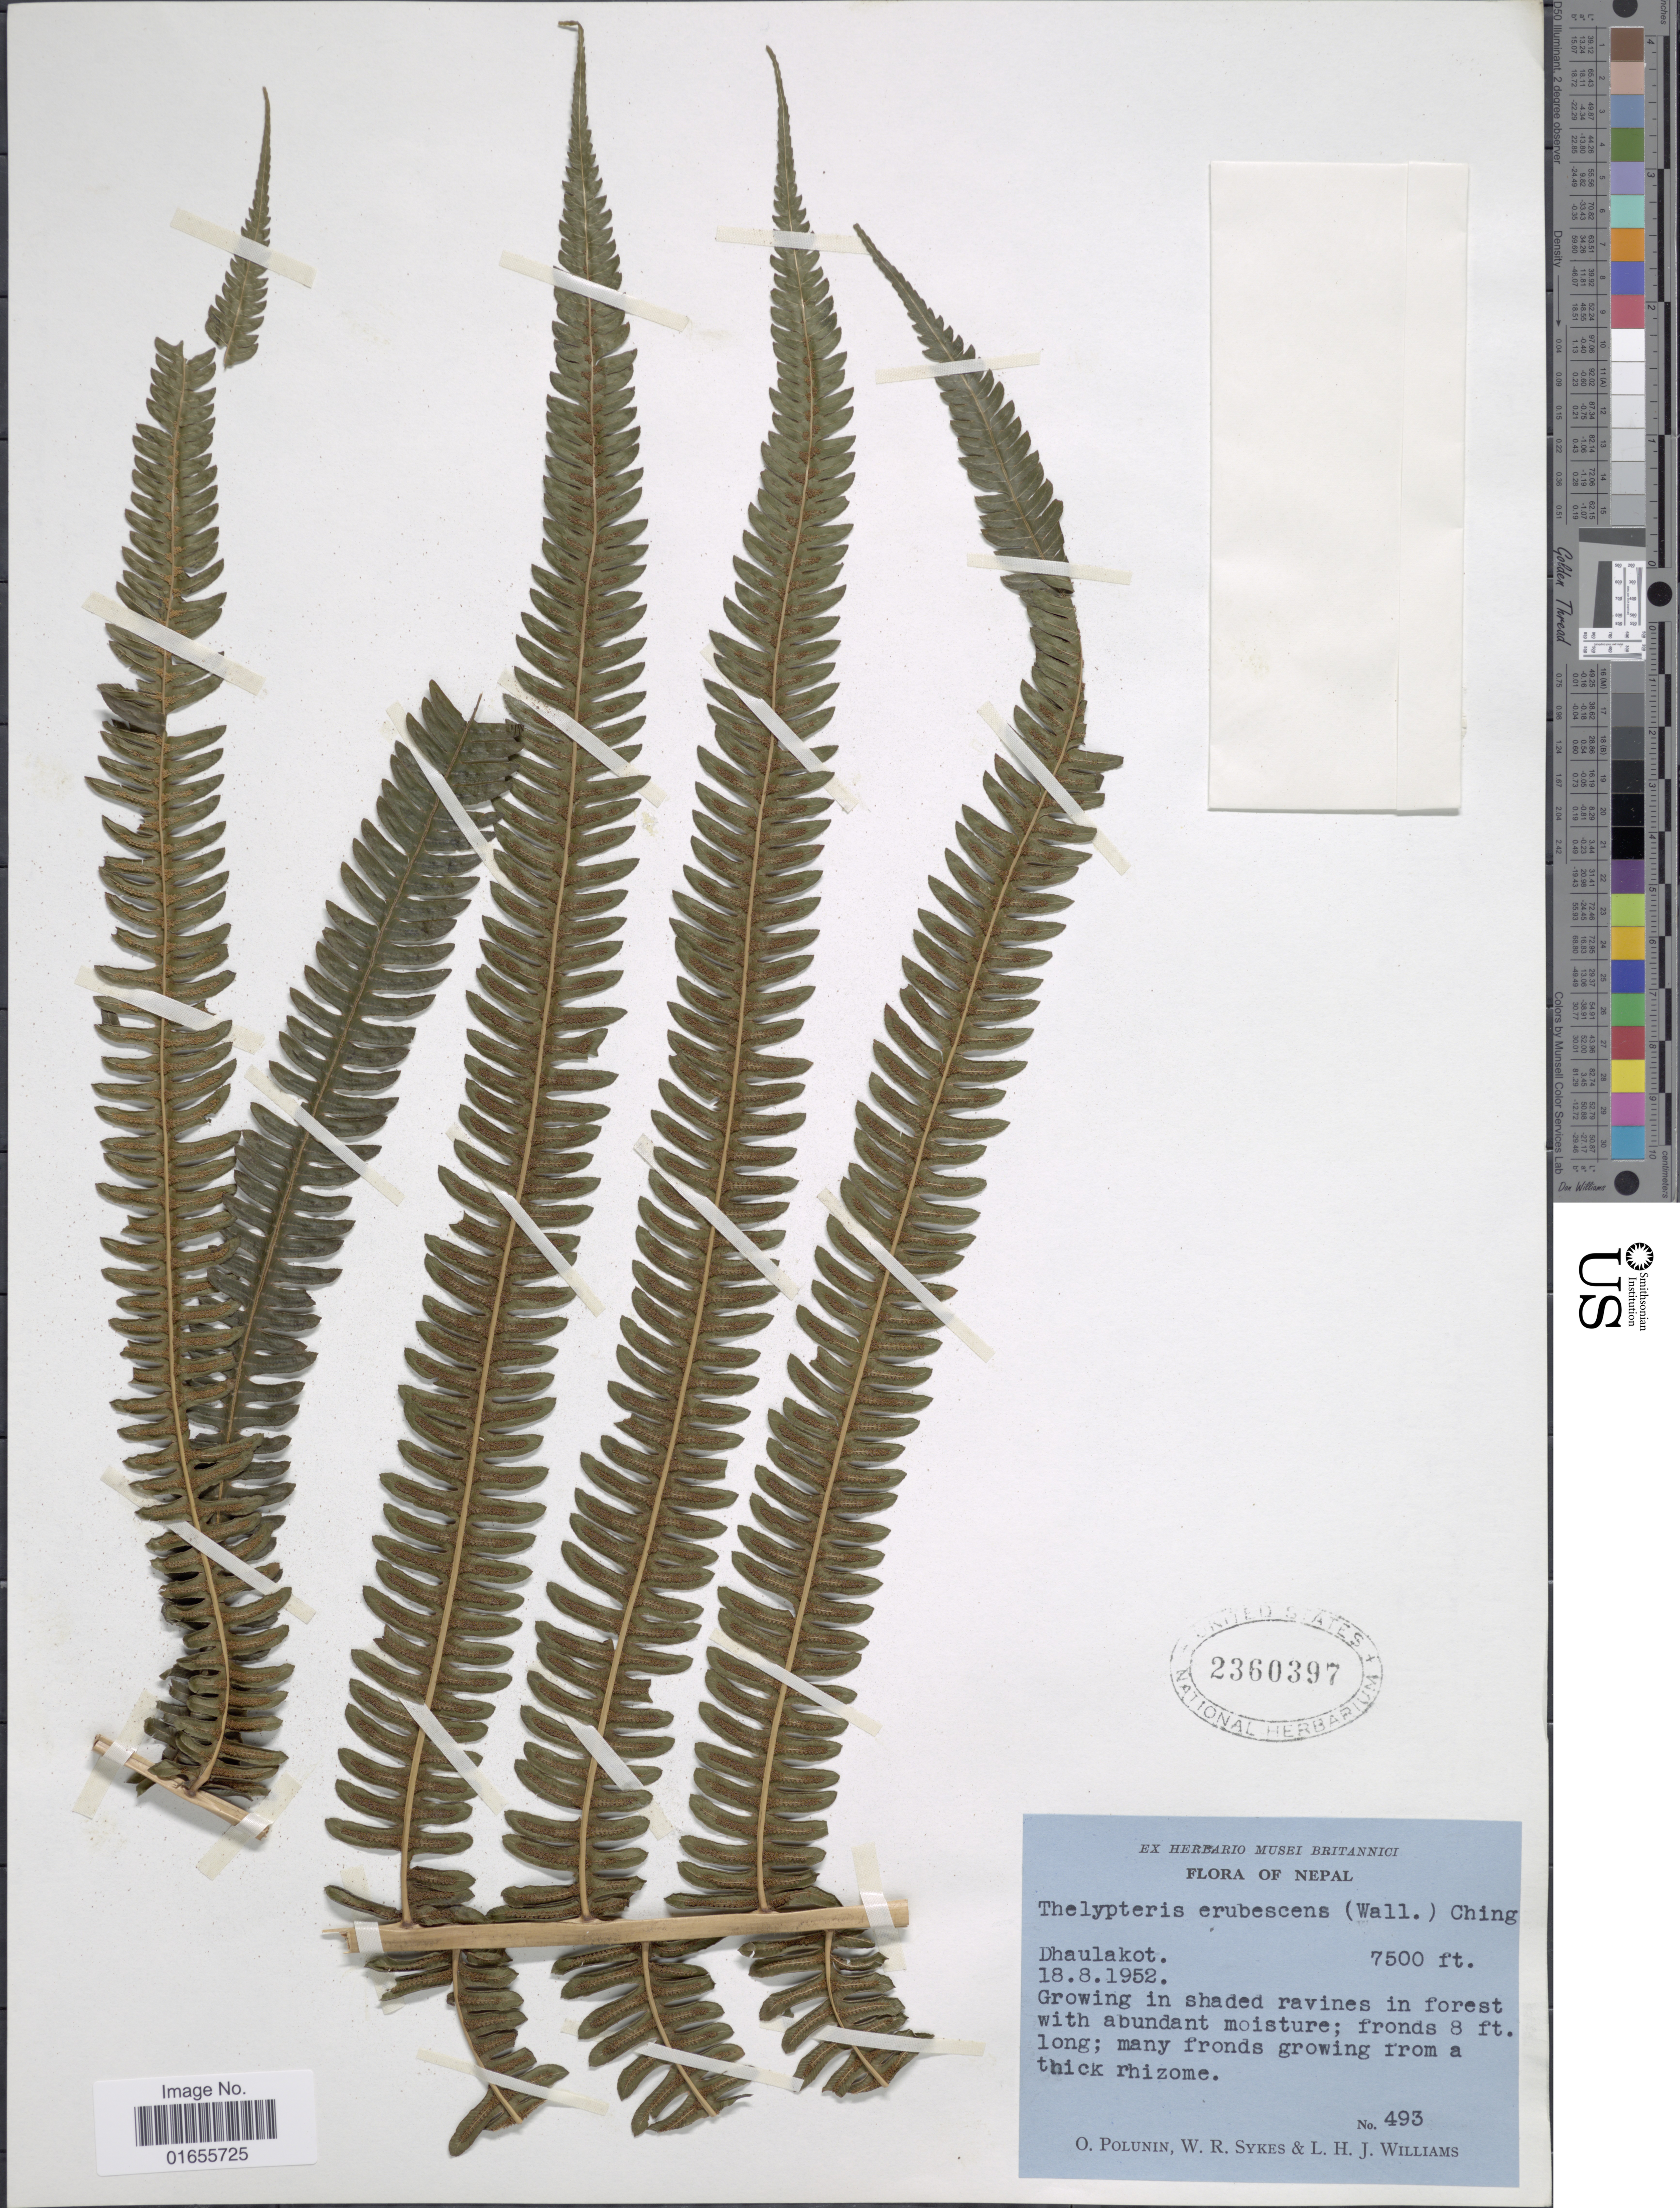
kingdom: Plantae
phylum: Tracheophyta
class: Polypodiopsida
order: Polypodiales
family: Thelypteridaceae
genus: Glaphyropteridopsis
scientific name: Glaphyropteridopsis erubescens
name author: (Wall. ex Hook.) Ching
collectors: O. V. Polunin, W. R. Sykes & L. H. J. Williams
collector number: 493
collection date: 1952-08-18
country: Nepal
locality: Dhaulakot, Growing in shaded ravines in forest with abundant moisture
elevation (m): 2286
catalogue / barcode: US 2360397